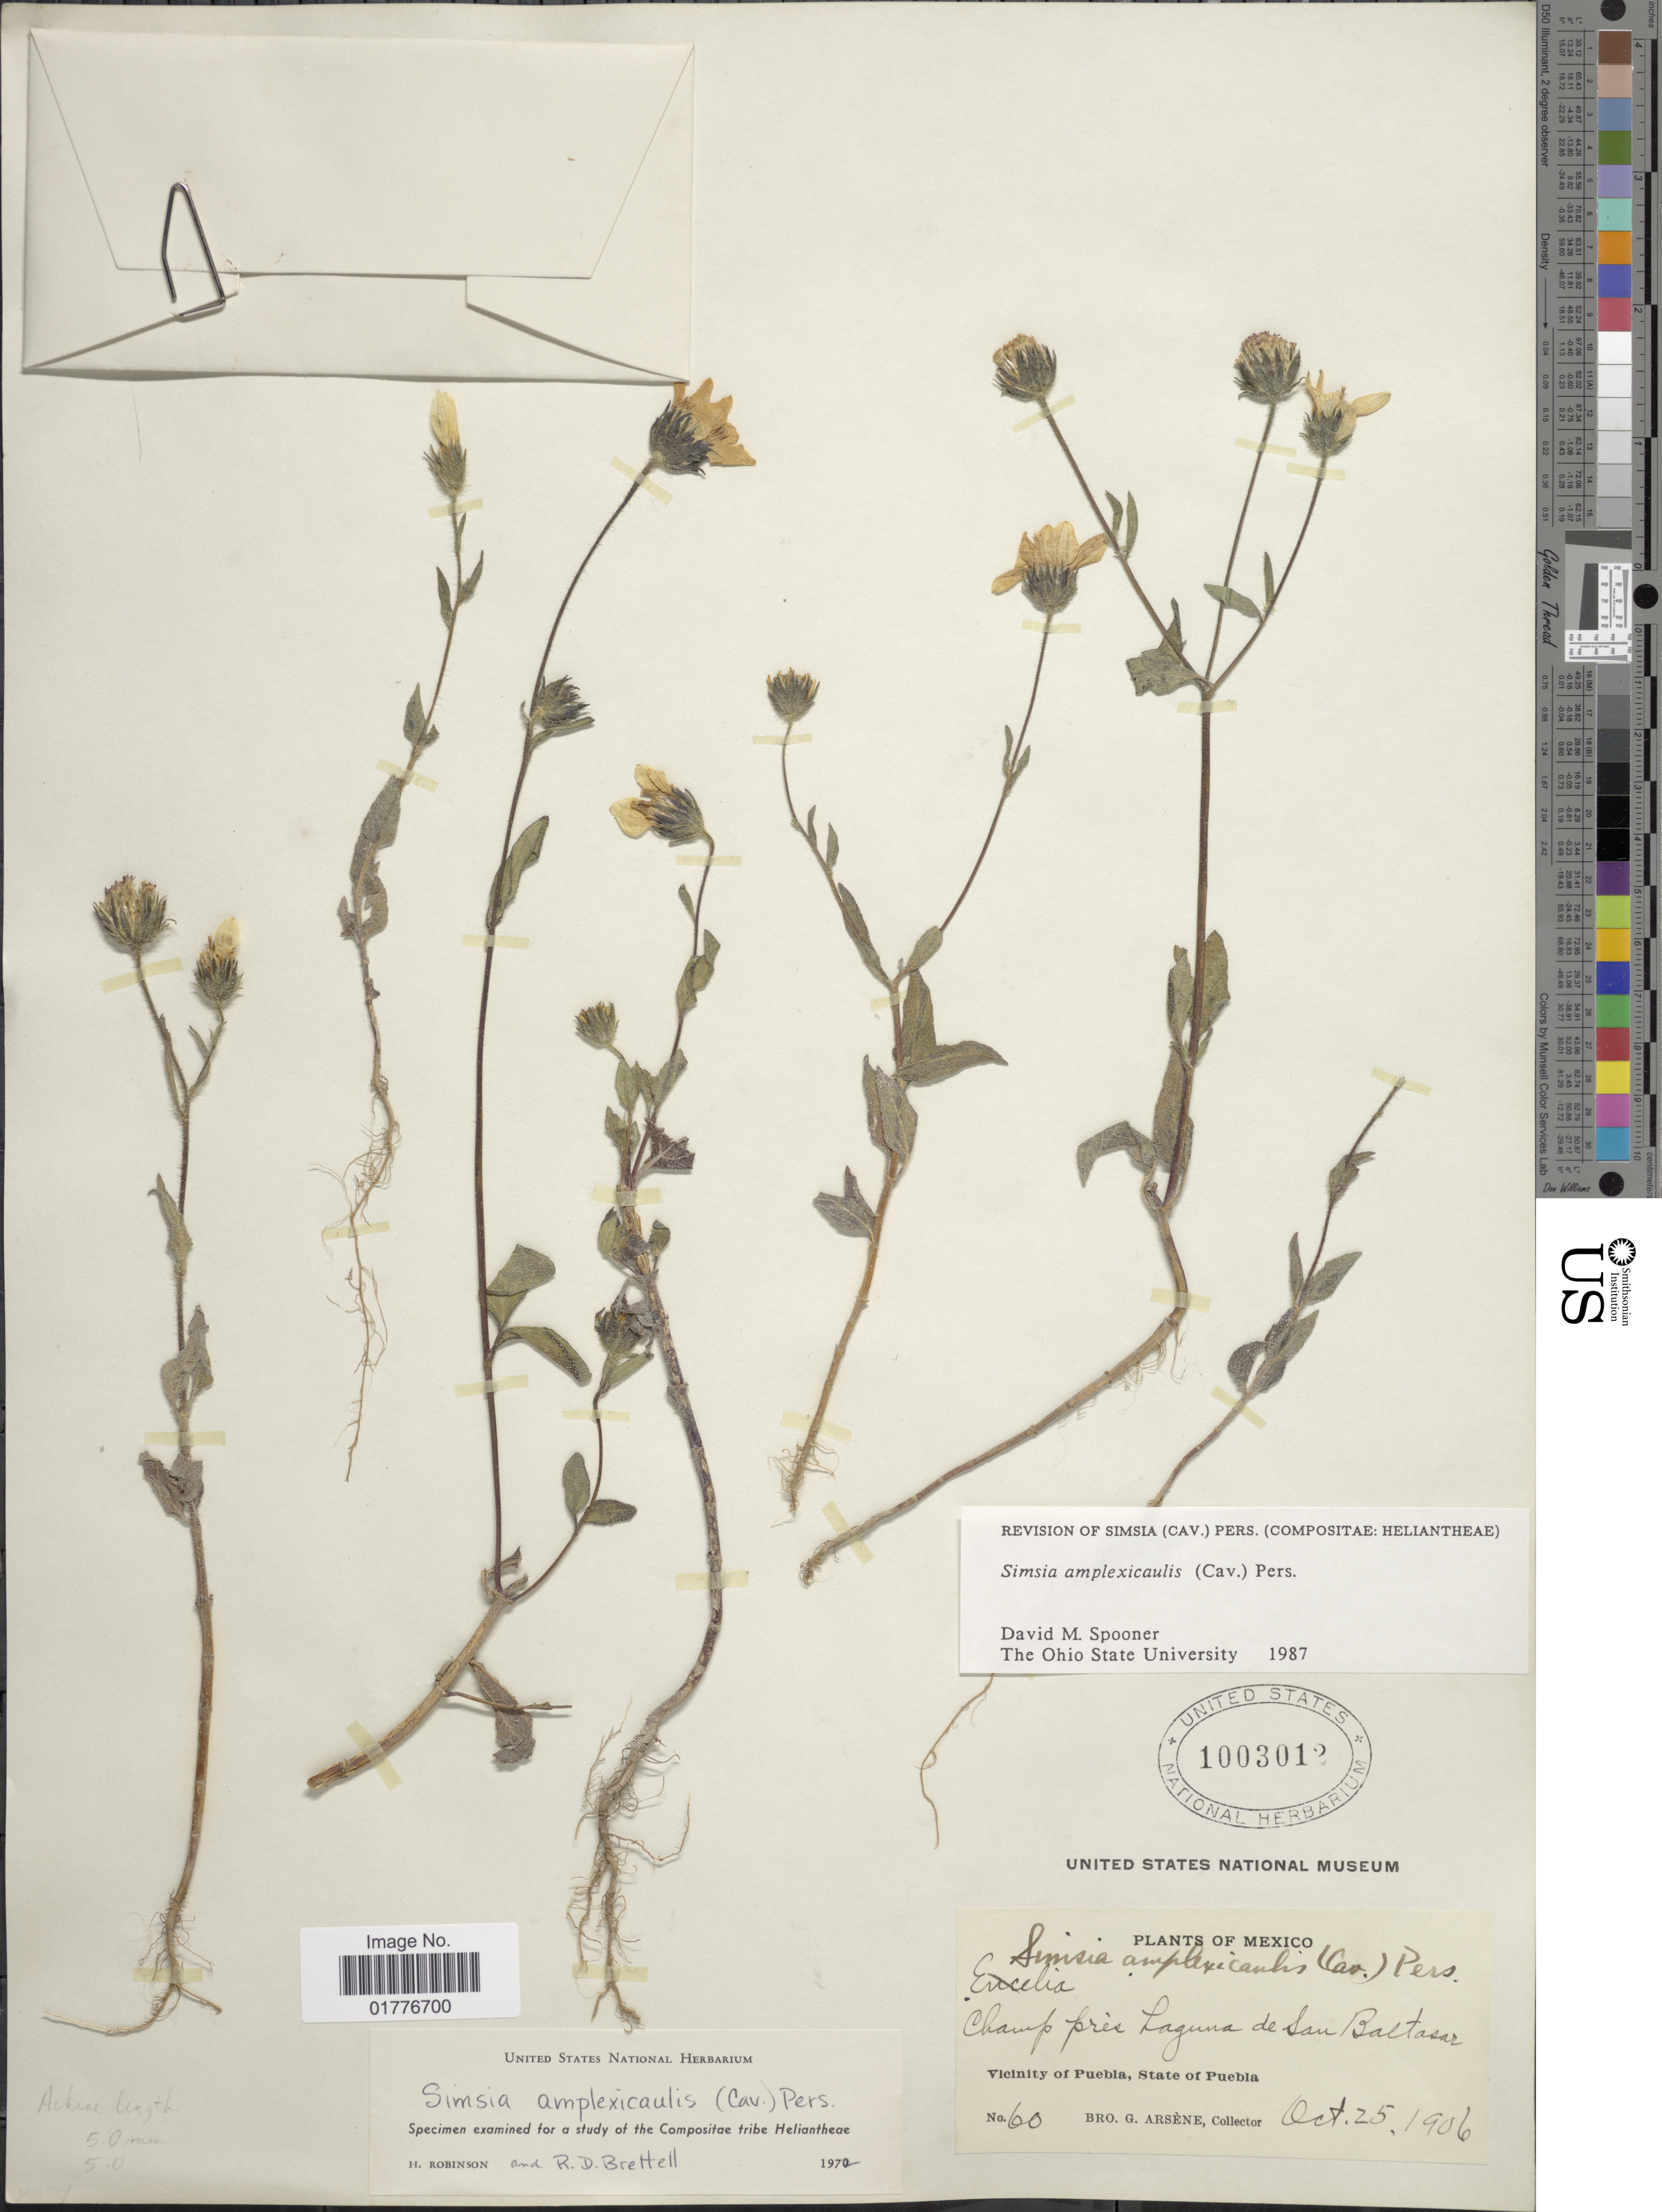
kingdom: Plantae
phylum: Tracheophyta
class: Magnoliopsida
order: Asterales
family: Asteraceae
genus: Simsia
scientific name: Simsia amplexicaulis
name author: (Cav.) Pers.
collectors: Bro. G. Arsène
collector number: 60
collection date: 1906-10-25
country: Mexico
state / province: Puebla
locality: Champ prèsLaguna de San Baltasar, vicinity of Puebla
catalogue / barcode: US 1003012